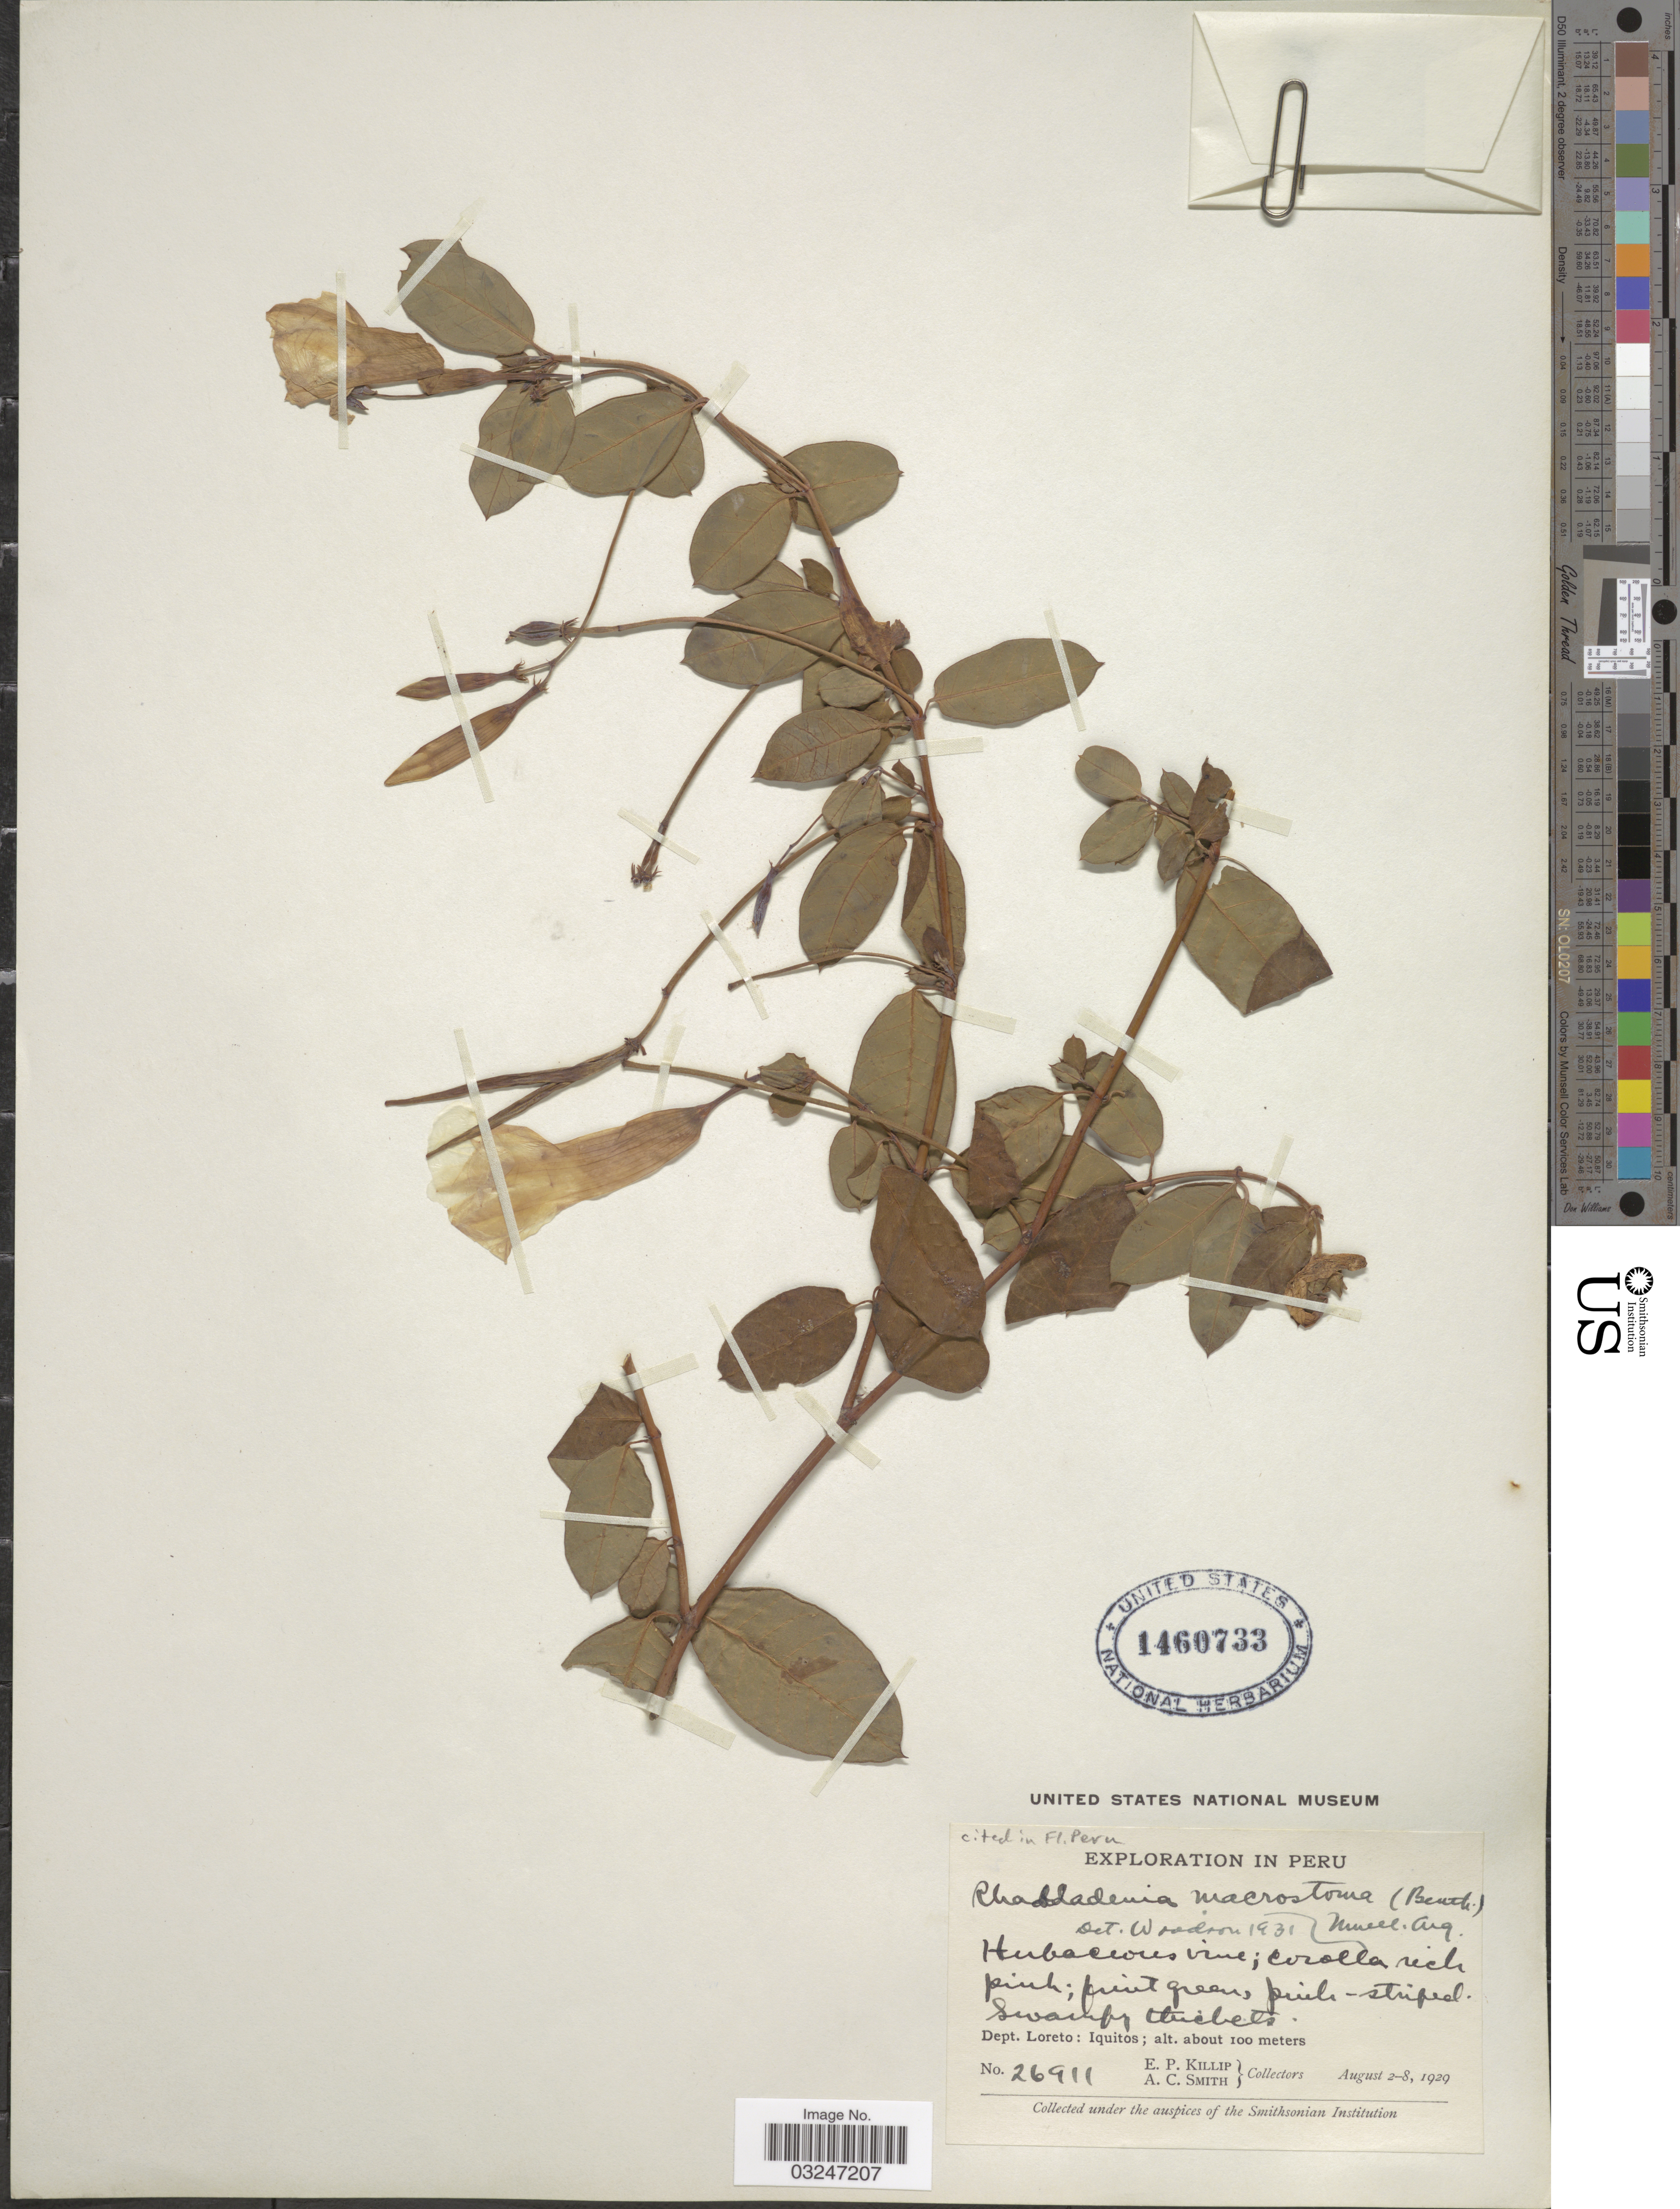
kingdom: Plantae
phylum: Tracheophyta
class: Magnoliopsida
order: Gentianales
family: Apocynaceae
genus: Rhabdadenia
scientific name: Rhabdadenia macrostoma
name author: (Benth.) Müll. Arg.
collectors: E. P. Killip & A. C. Smith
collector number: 26911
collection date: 1929-08-02/1929-08-08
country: Peru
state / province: Loreto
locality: Dept. Loreto: Iquitos.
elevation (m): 100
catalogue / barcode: US 1460733